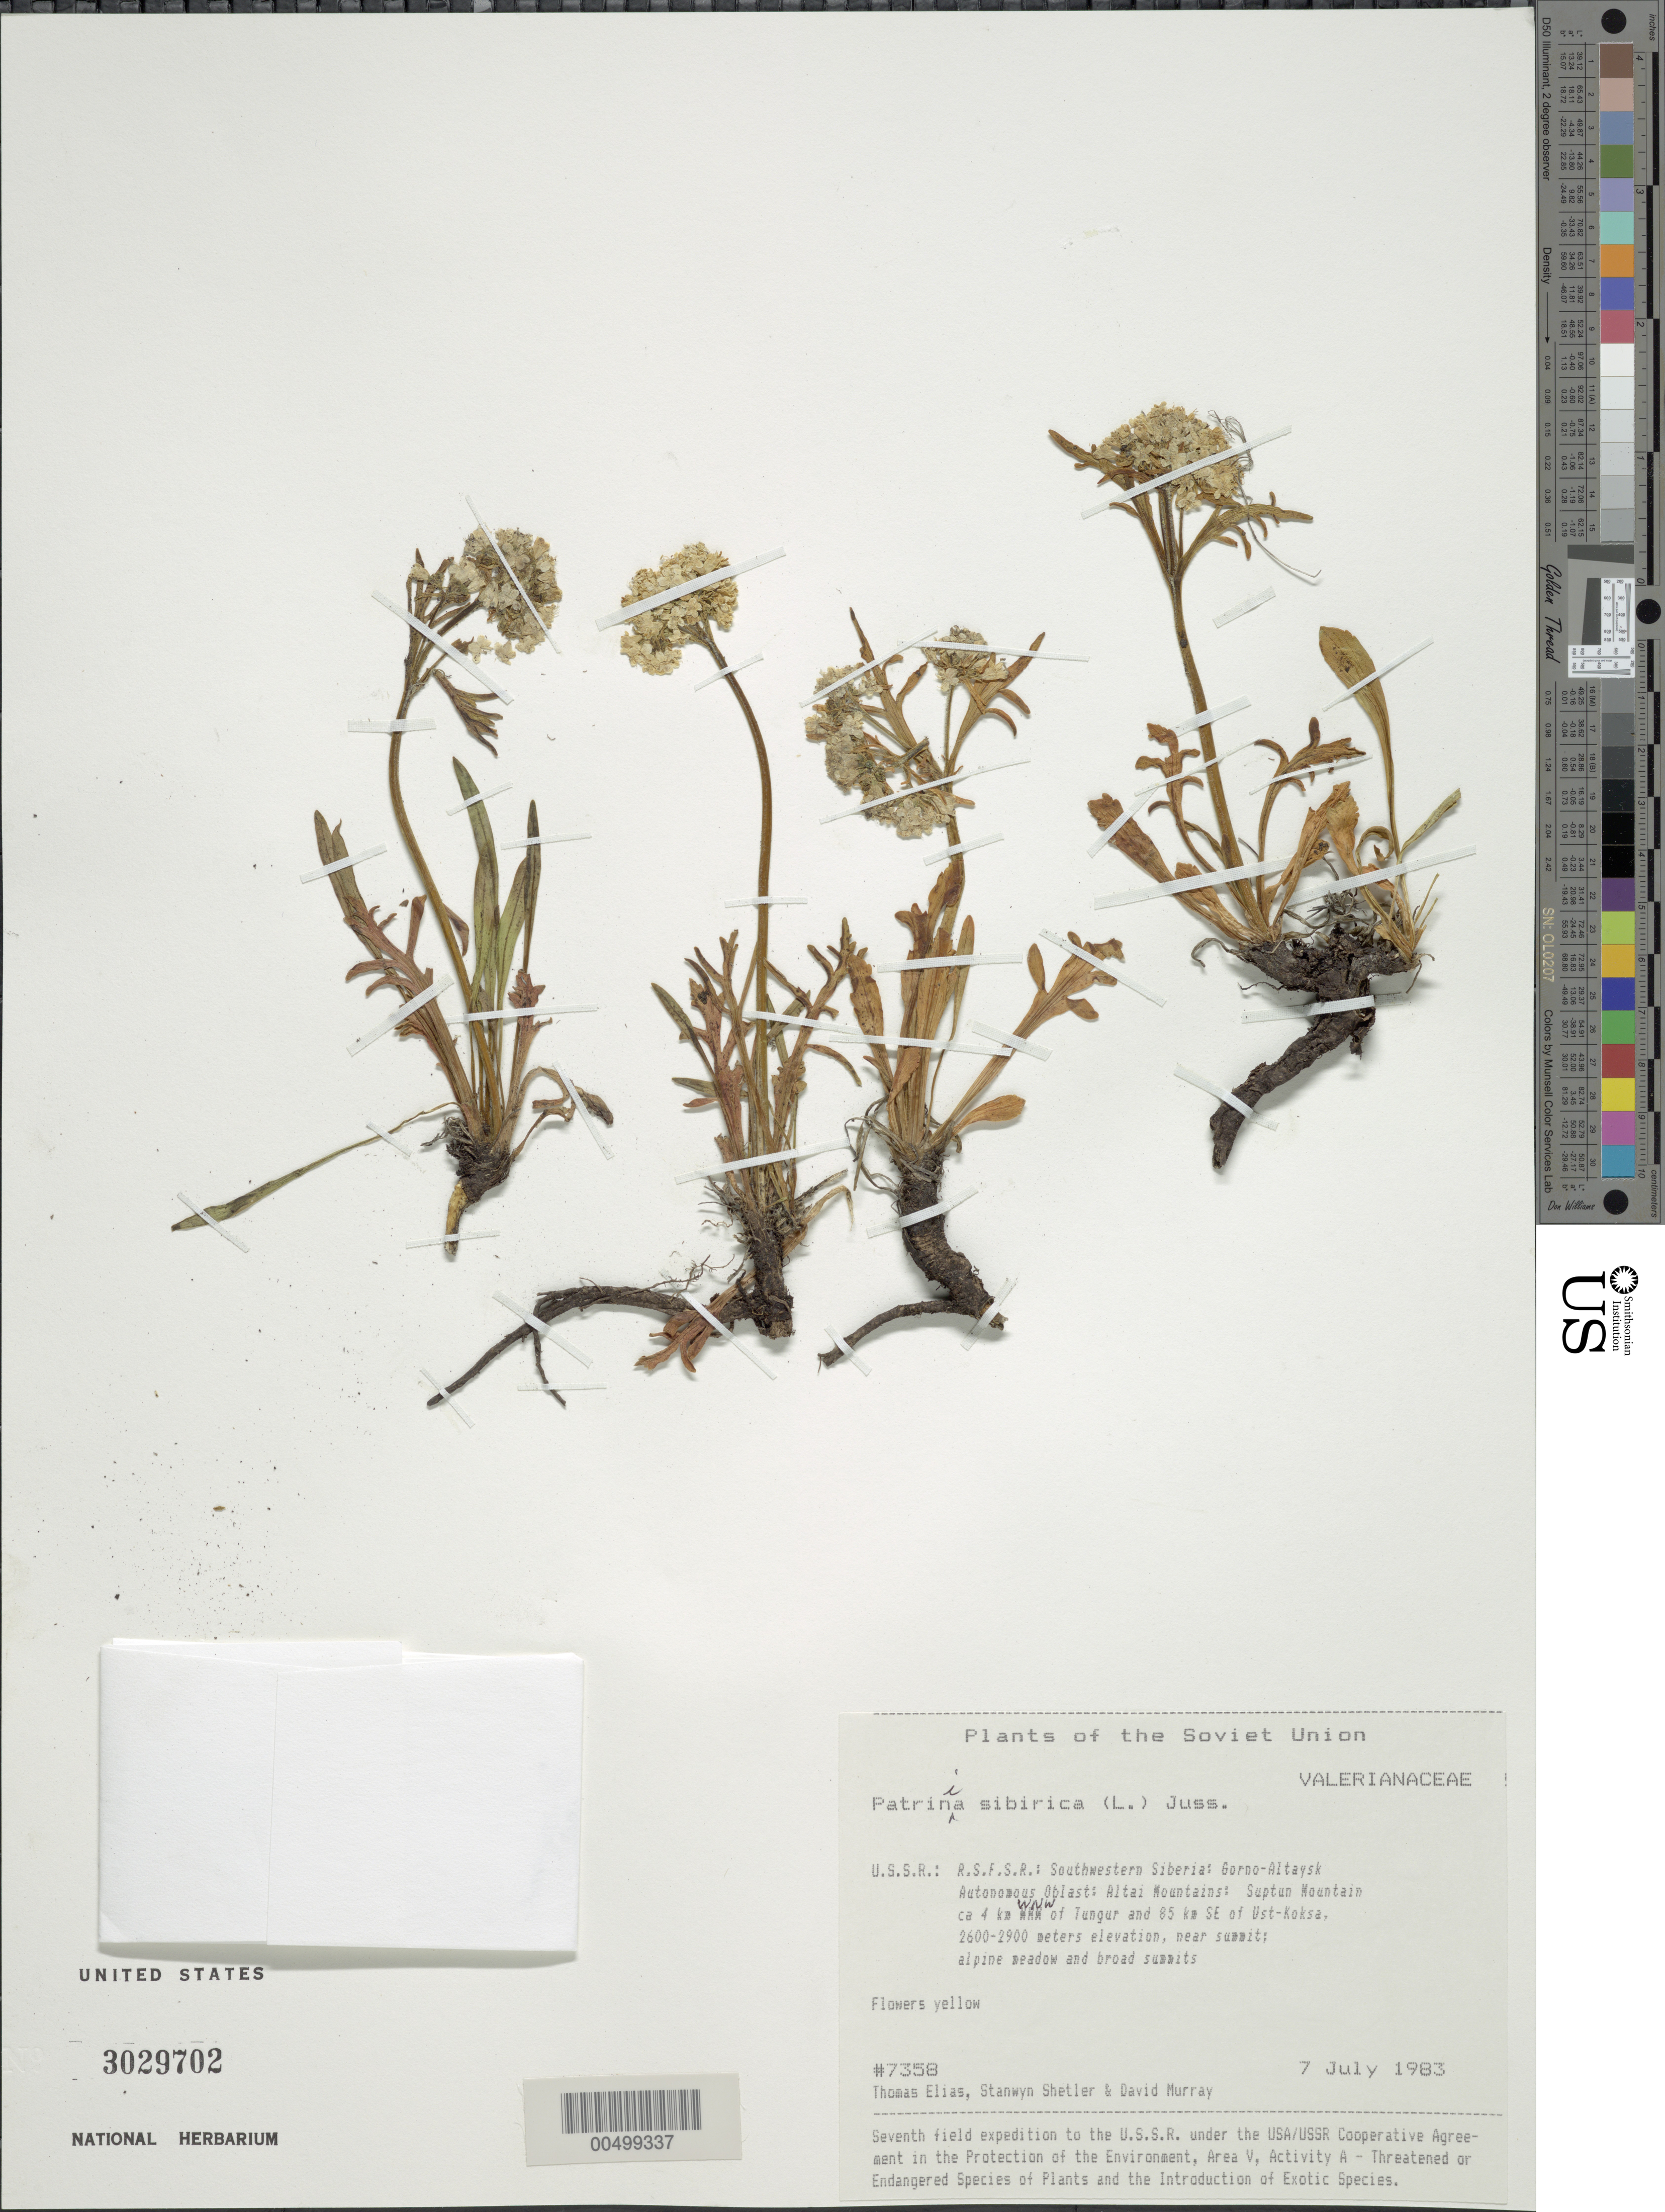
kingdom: Plantae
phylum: Tracheophyta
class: Magnoliopsida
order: Dipsacales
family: Caprifoliaceae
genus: Patrinia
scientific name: Patrinia sibirica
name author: (L.) Juss.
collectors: T. Elias, S. Shetler & D. F. Murray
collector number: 7358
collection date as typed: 07 Jul 1983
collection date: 1983-07-07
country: Russian Federation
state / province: Altai Republic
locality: Altai Mountains, Suptun Mountain, ca. 4 km WNW of Tungur and 85 km SE of Ust-Koksa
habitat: near summit; alpine meadow and broad summits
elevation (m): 2600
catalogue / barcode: US 3029702